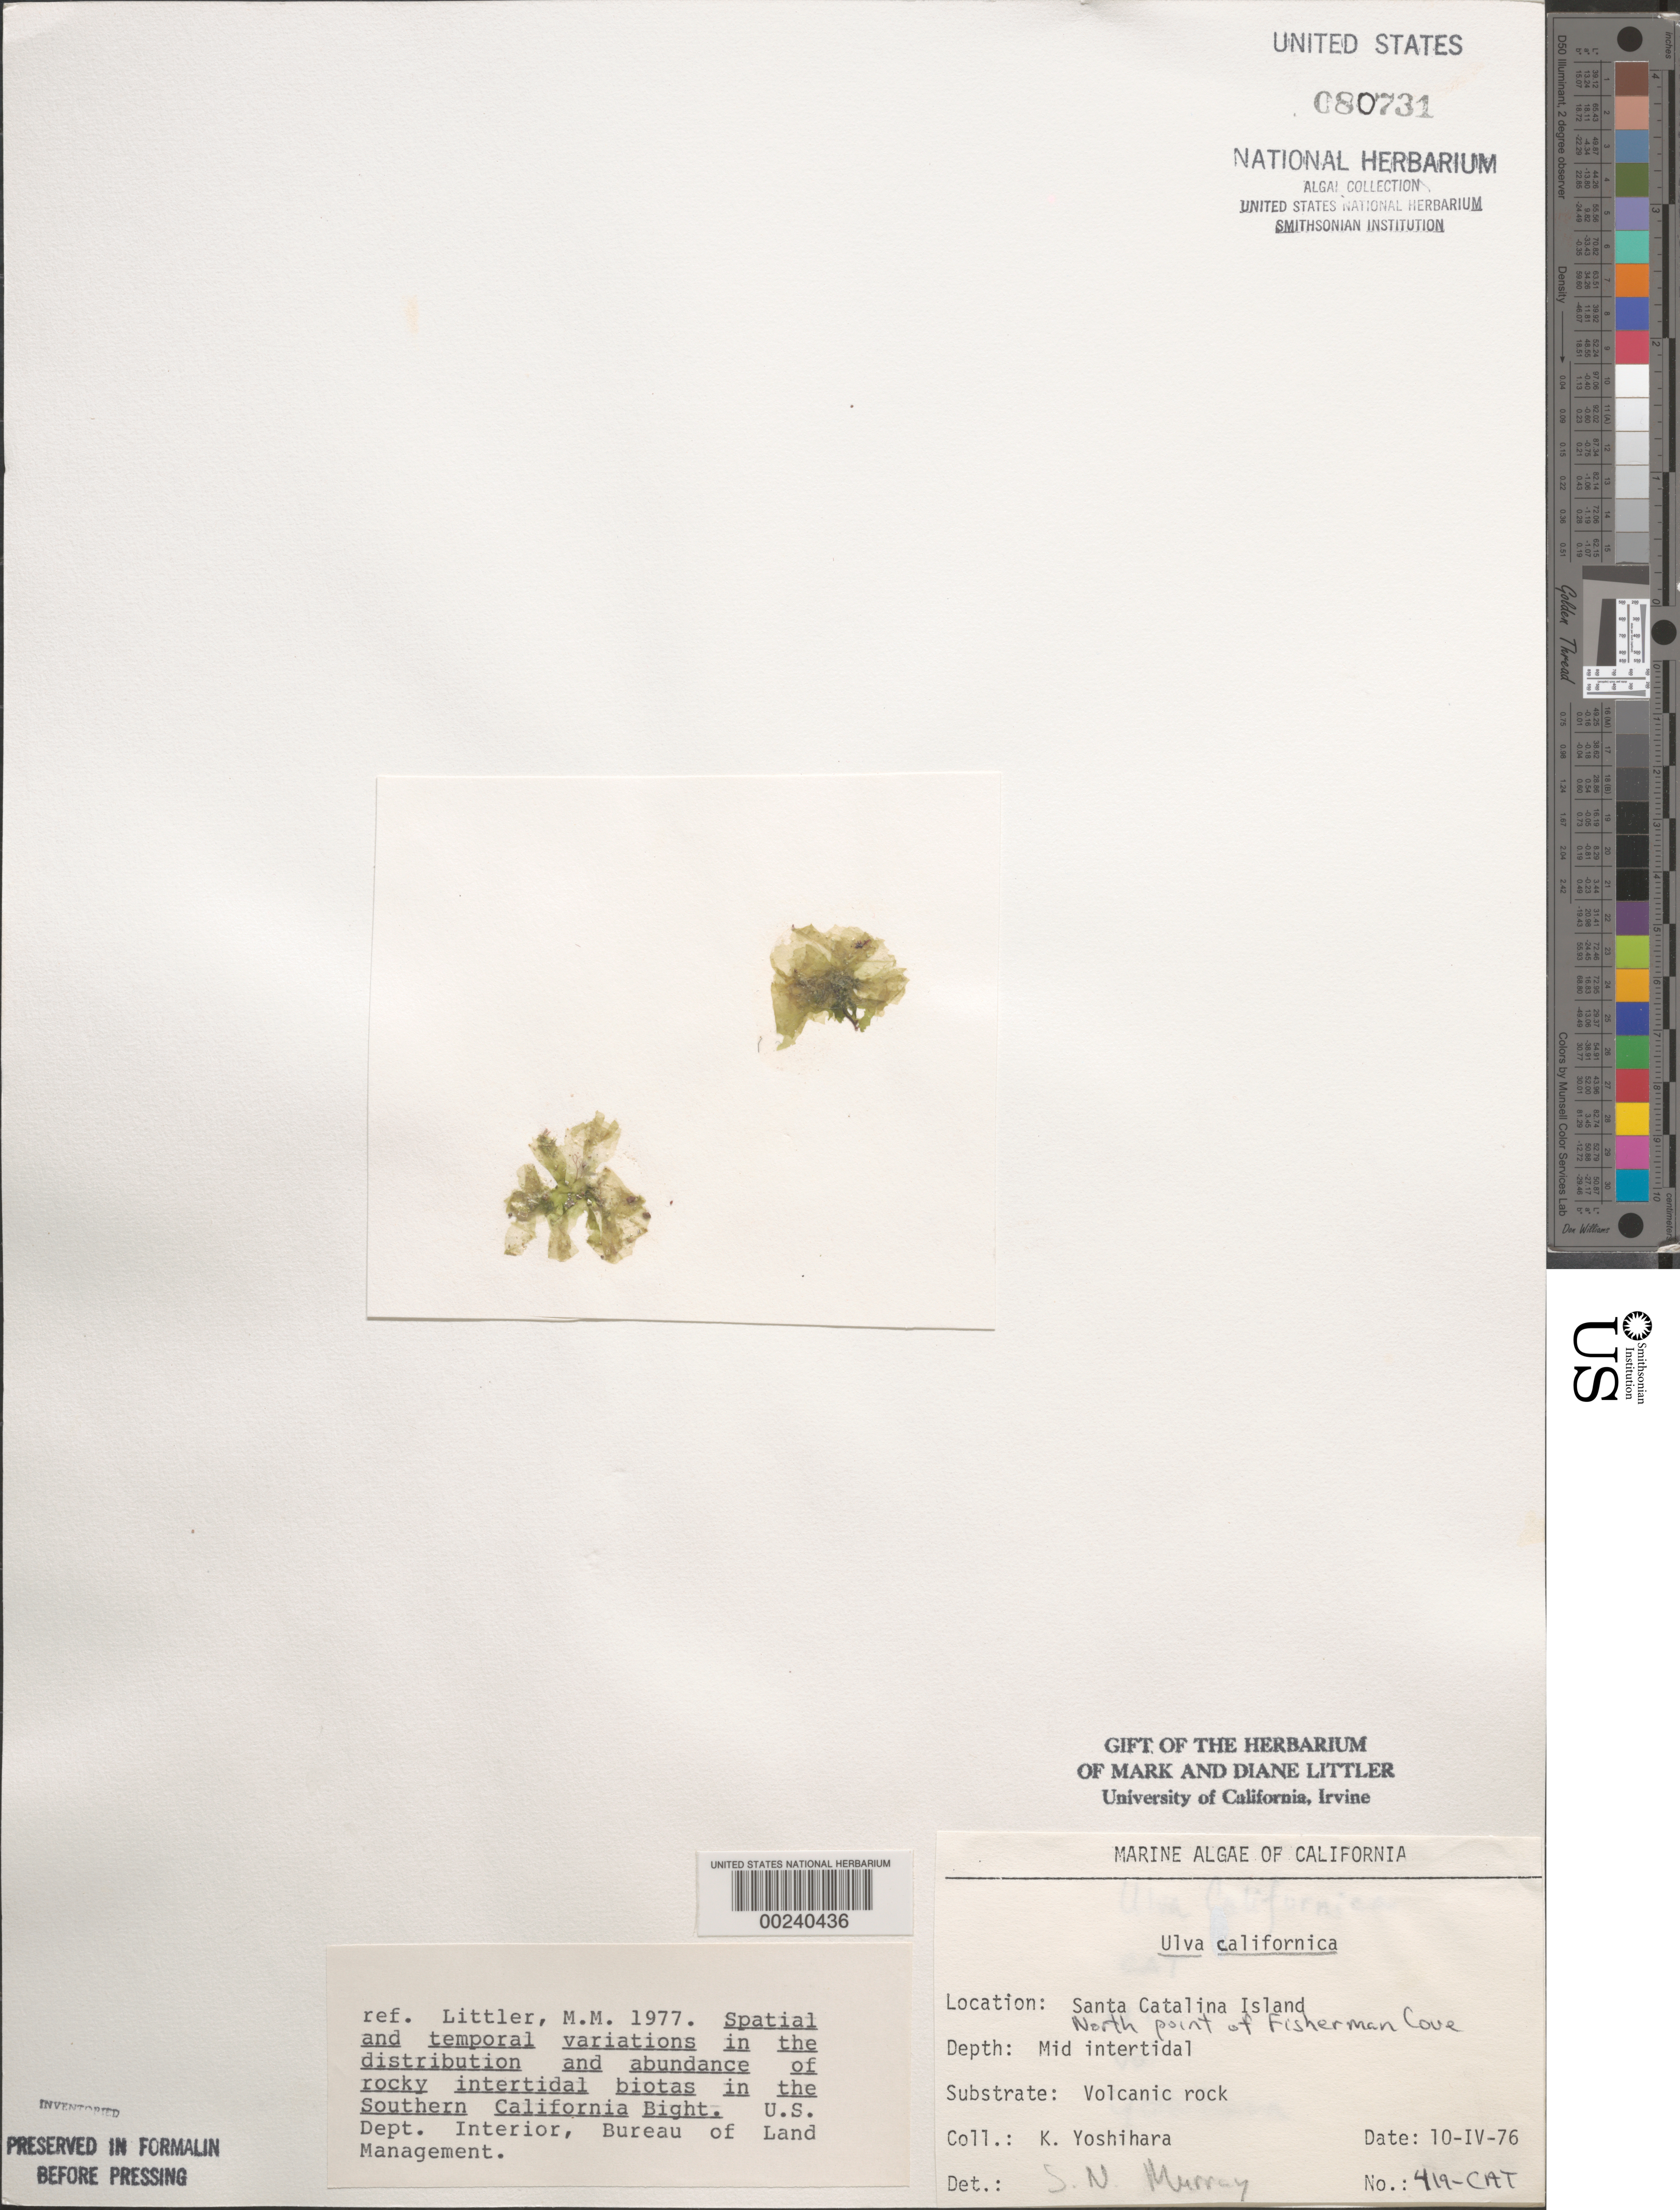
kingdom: Plantae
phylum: Chlorophyta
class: Ulvophyceae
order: Ulvales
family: Ulvaceae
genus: Ulva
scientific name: Ulva californica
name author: N.Wille in Collins et al.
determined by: Murray, S. N.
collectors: K. Yoshihara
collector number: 419-cat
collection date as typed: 10 Apr 1976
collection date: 1976-04-10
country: United States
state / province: California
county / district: Los Angeles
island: Santa Catalina Island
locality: Fishermen Cove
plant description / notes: BLM-SOCALBIGHT Rocky Intertidal Survey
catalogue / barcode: US 80731